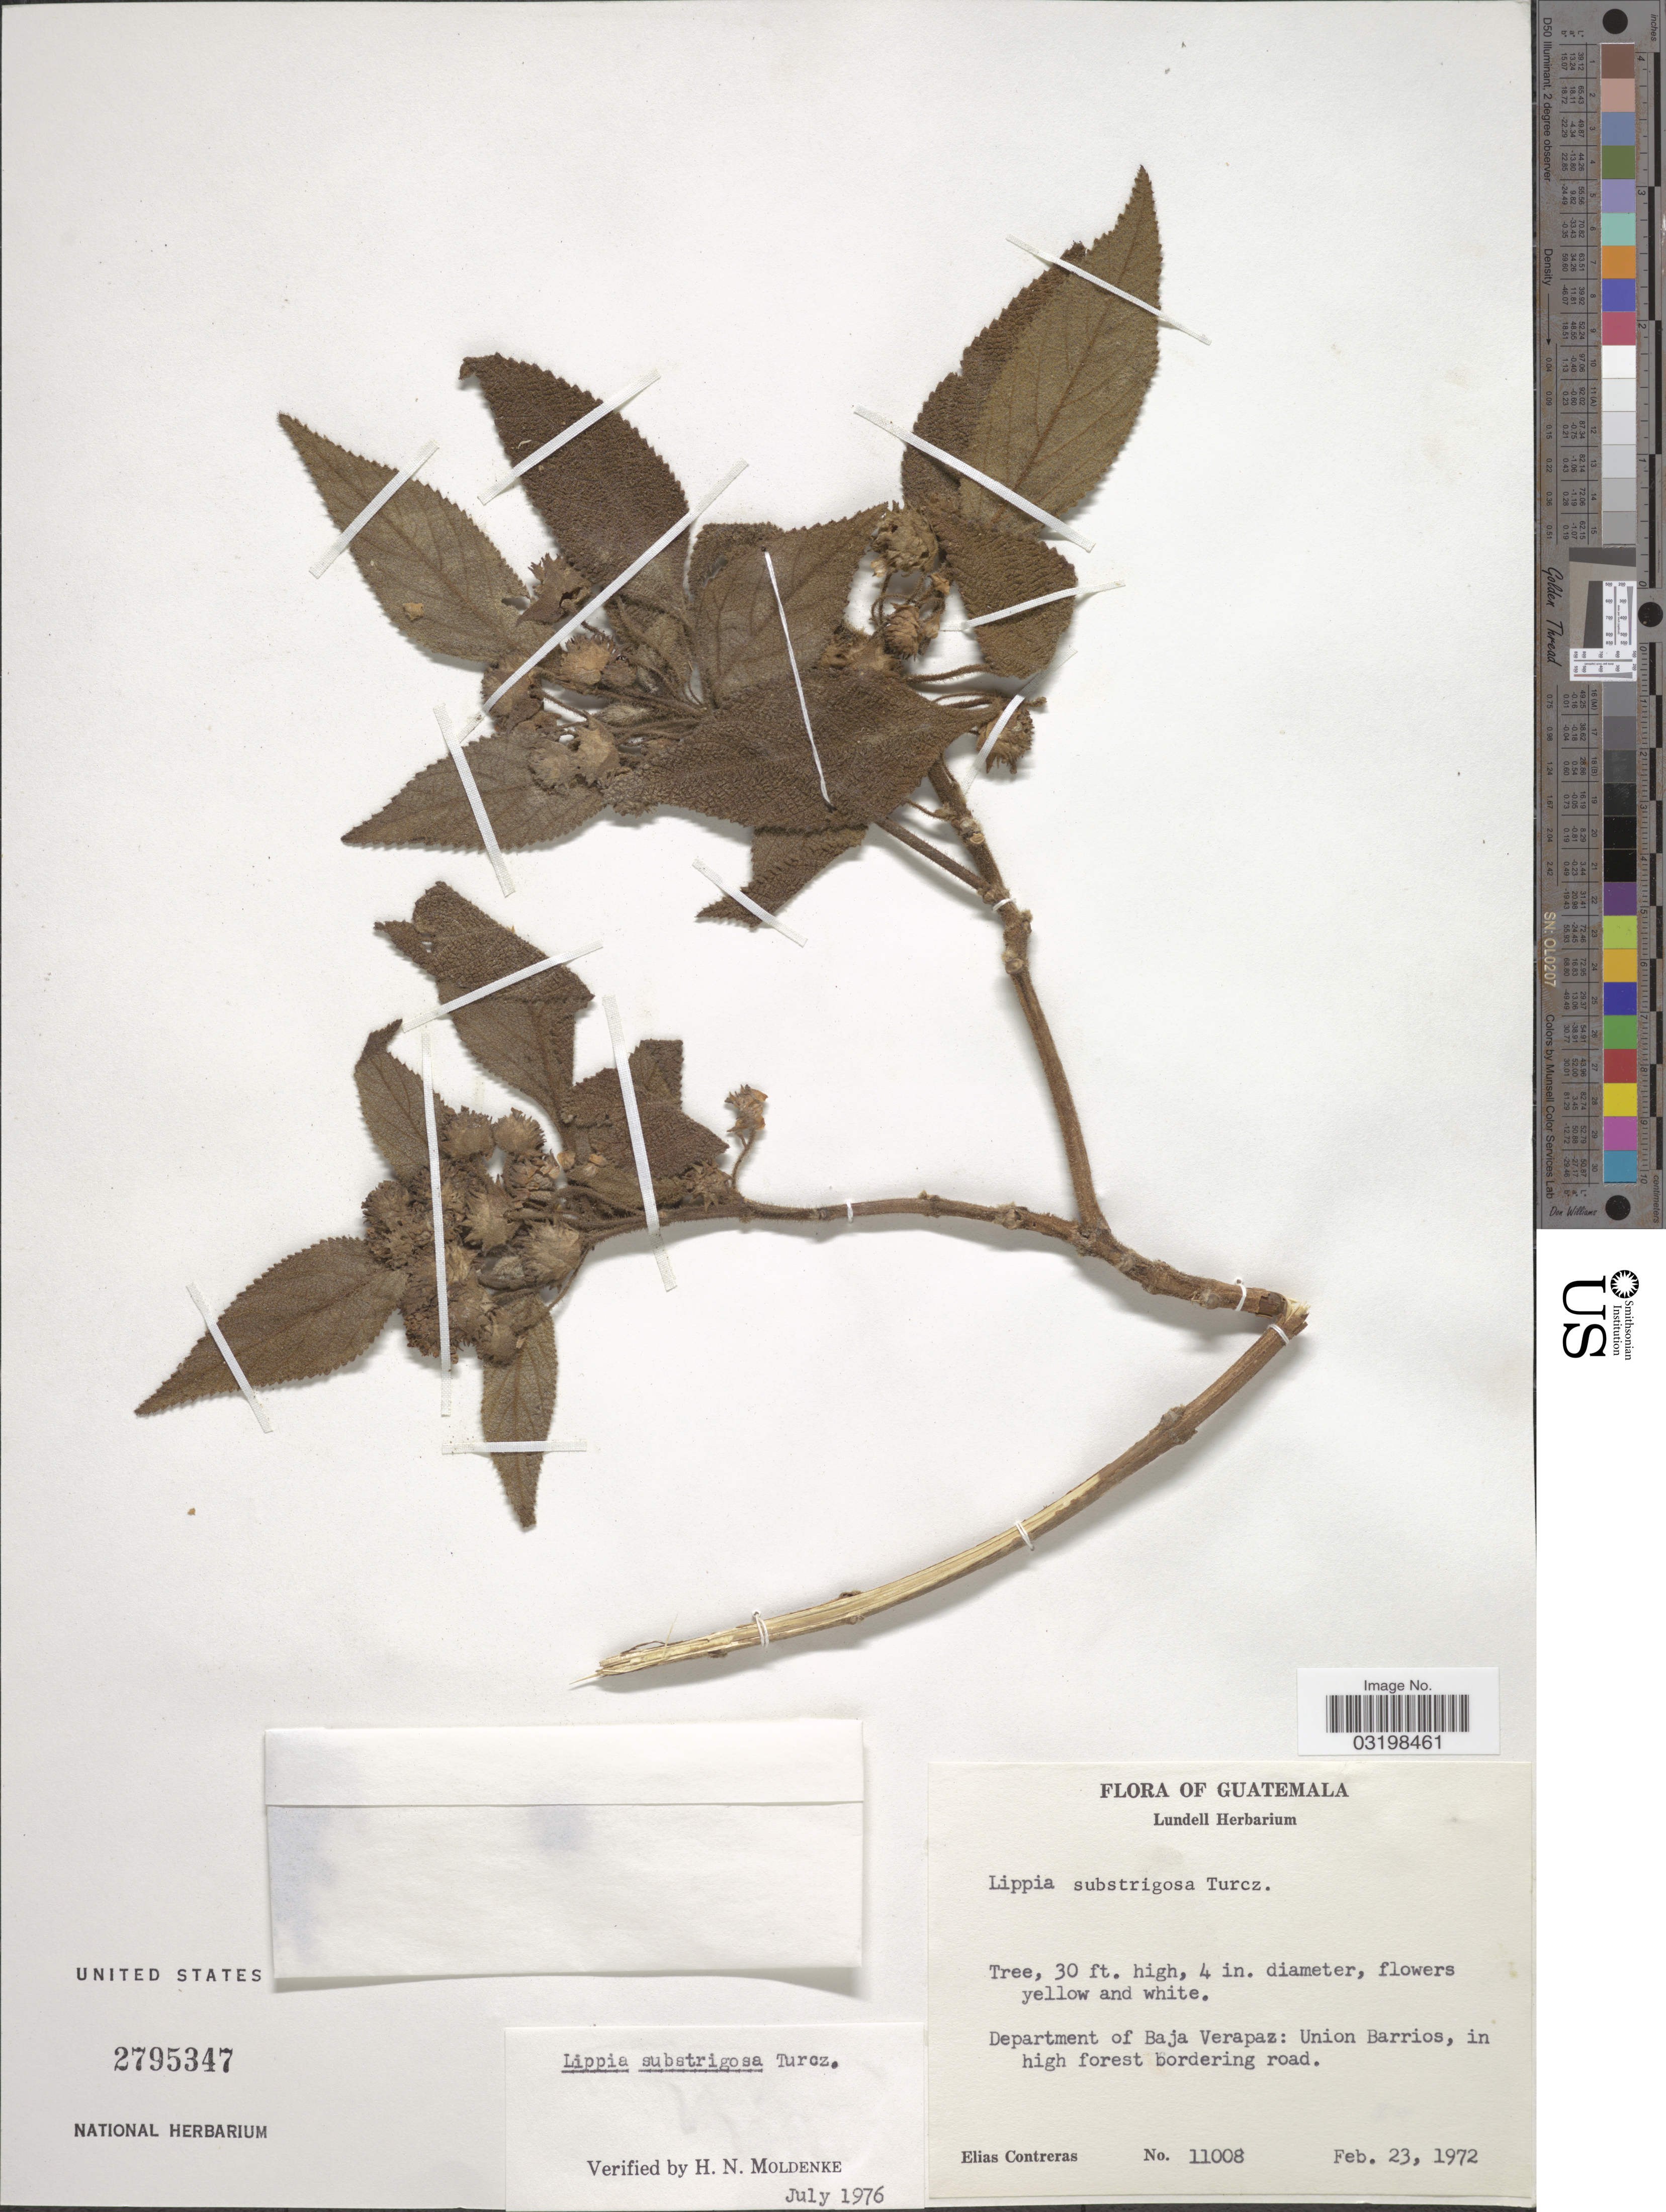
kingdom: Plantae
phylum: Tracheophyta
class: Magnoliopsida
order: Lamiales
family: Verbenaceae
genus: Lippia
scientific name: Lippia umbellata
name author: Cav.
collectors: E. Contreras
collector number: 11008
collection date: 1972-02-23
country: Guatemala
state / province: Baja Verapaz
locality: Department Baja Verapaz: Union Barrios, in high forest bordering road.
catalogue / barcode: US 2795347